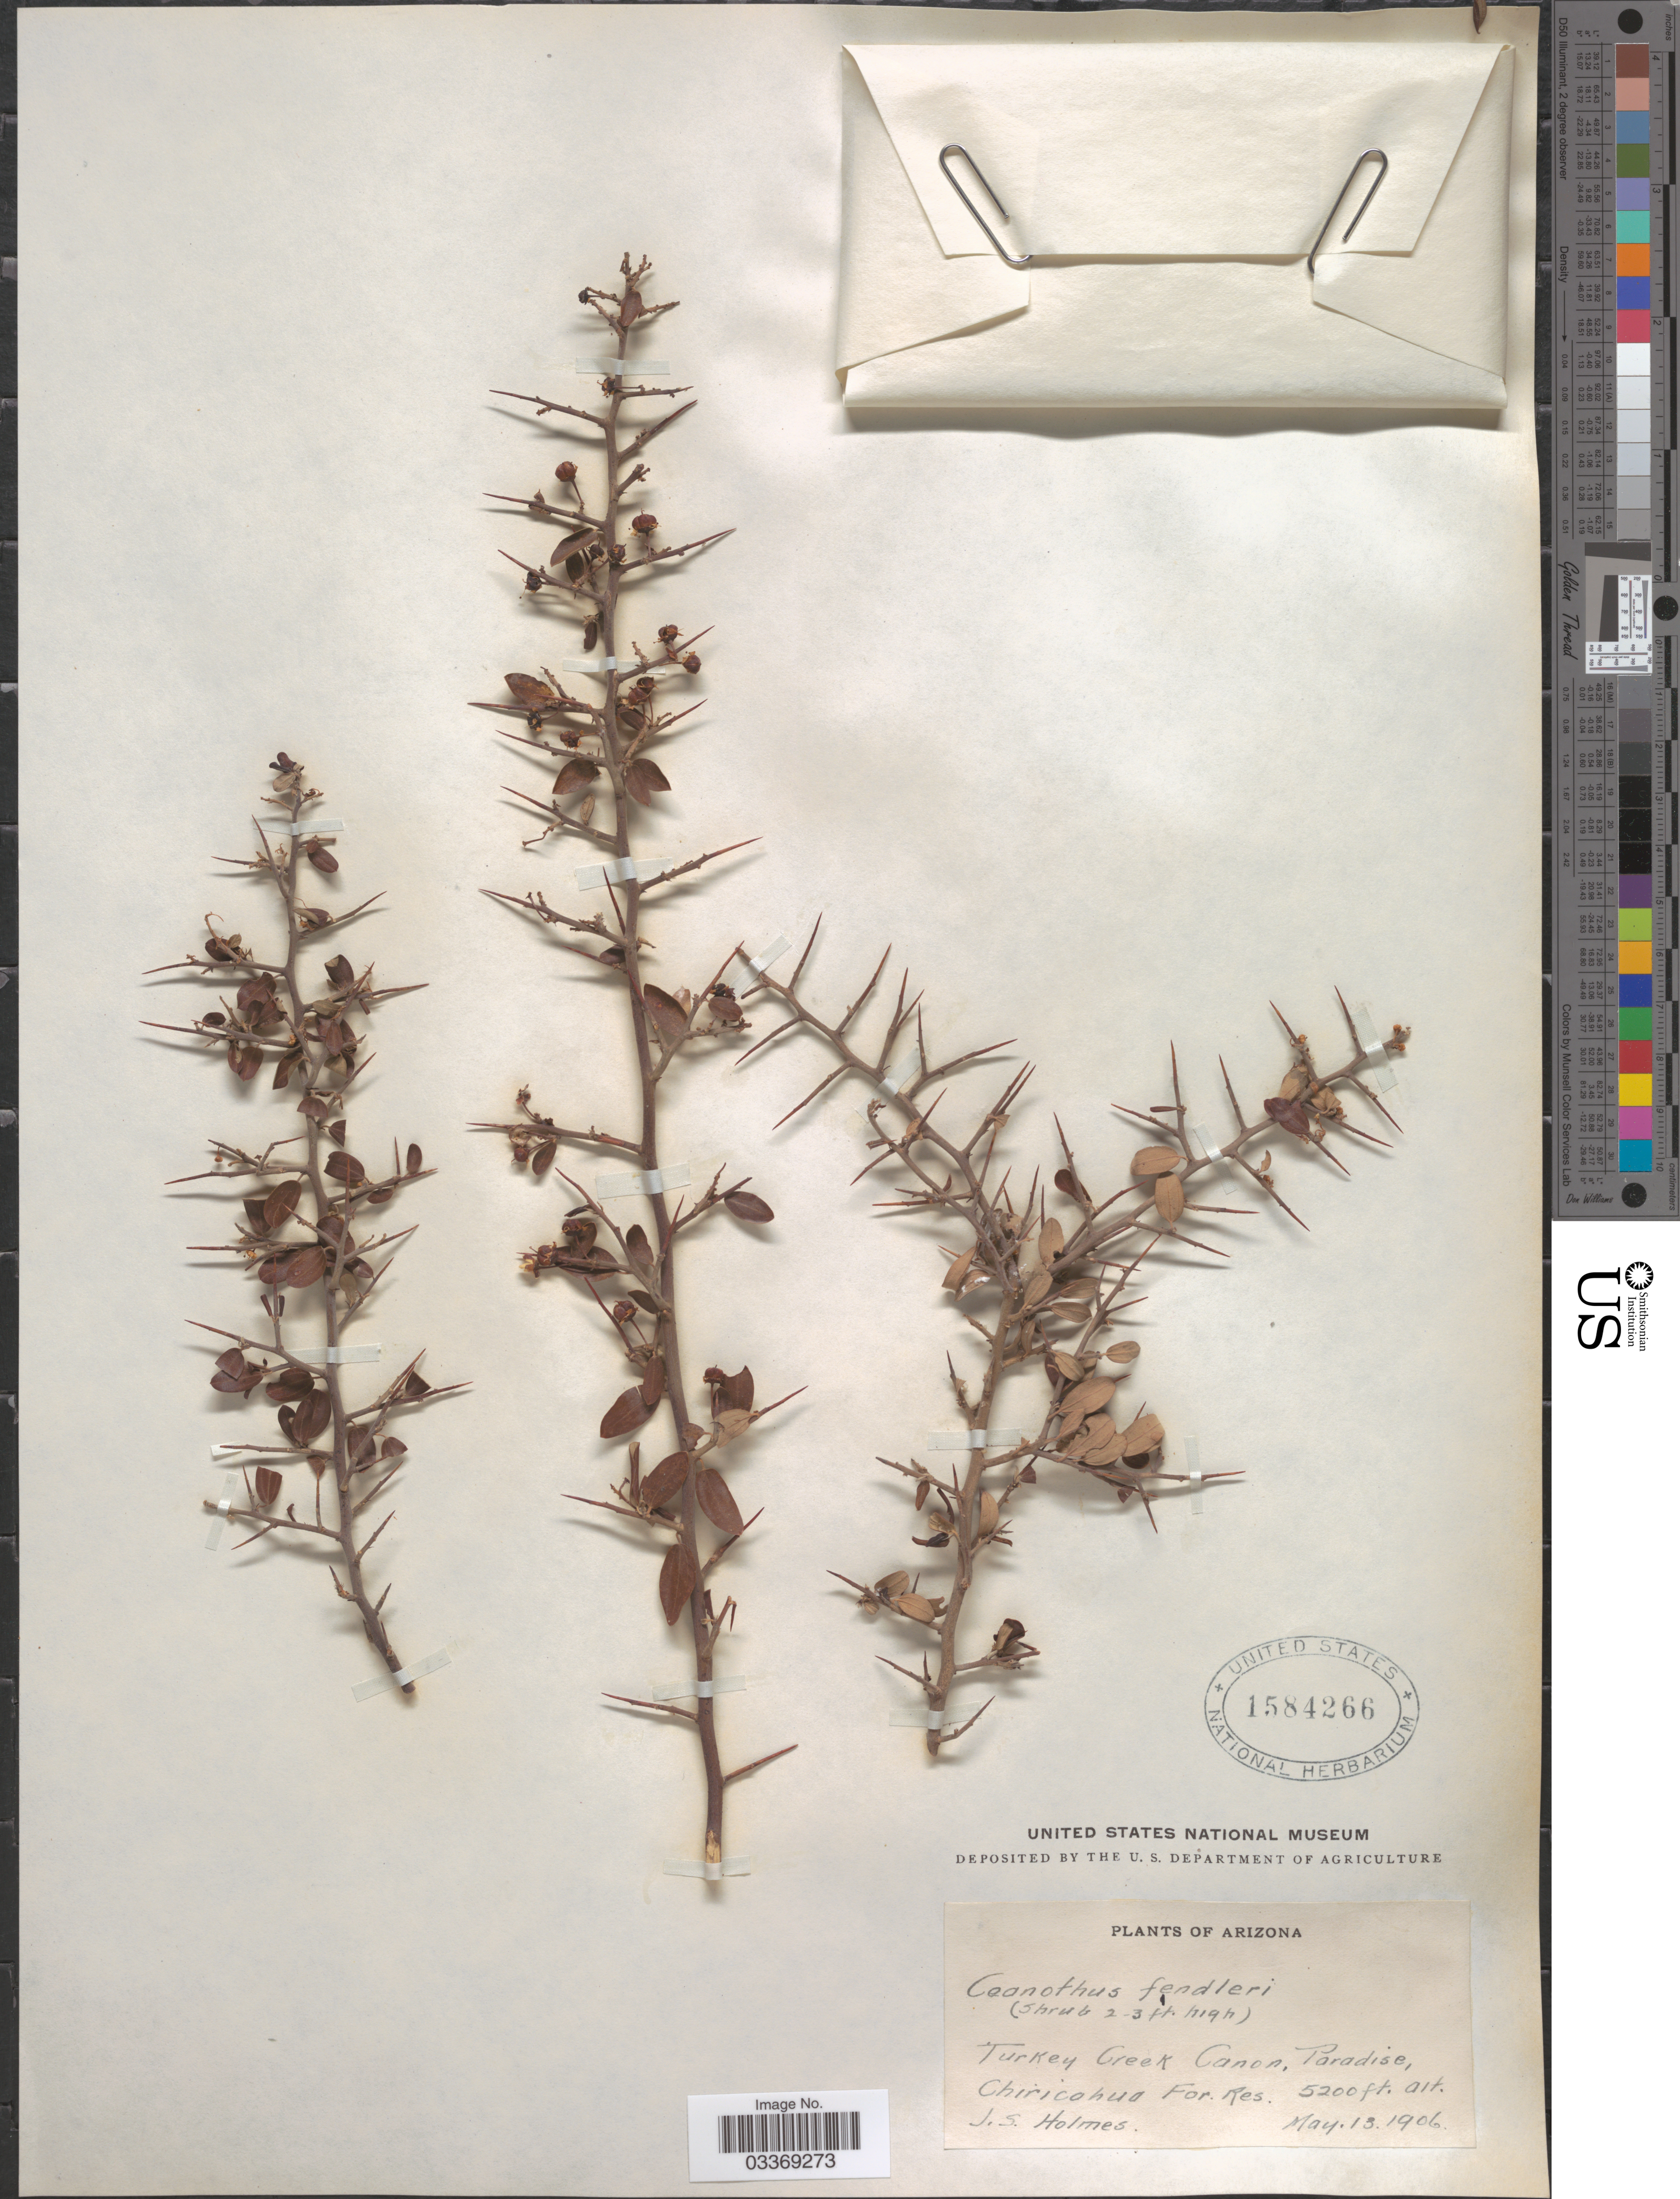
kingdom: Plantae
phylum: Tracheophyta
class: Magnoliopsida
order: Rosales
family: Rhamnaceae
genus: Ceanothus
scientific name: Ceanothus fendleri var. viridis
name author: A. Gray ex Trel.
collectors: J. Holmes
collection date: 1906-05-13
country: United States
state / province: Arizona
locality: Turkey Creek Canon, Paradise, Chiricahua For. Res.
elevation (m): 1585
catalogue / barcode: US 1584266